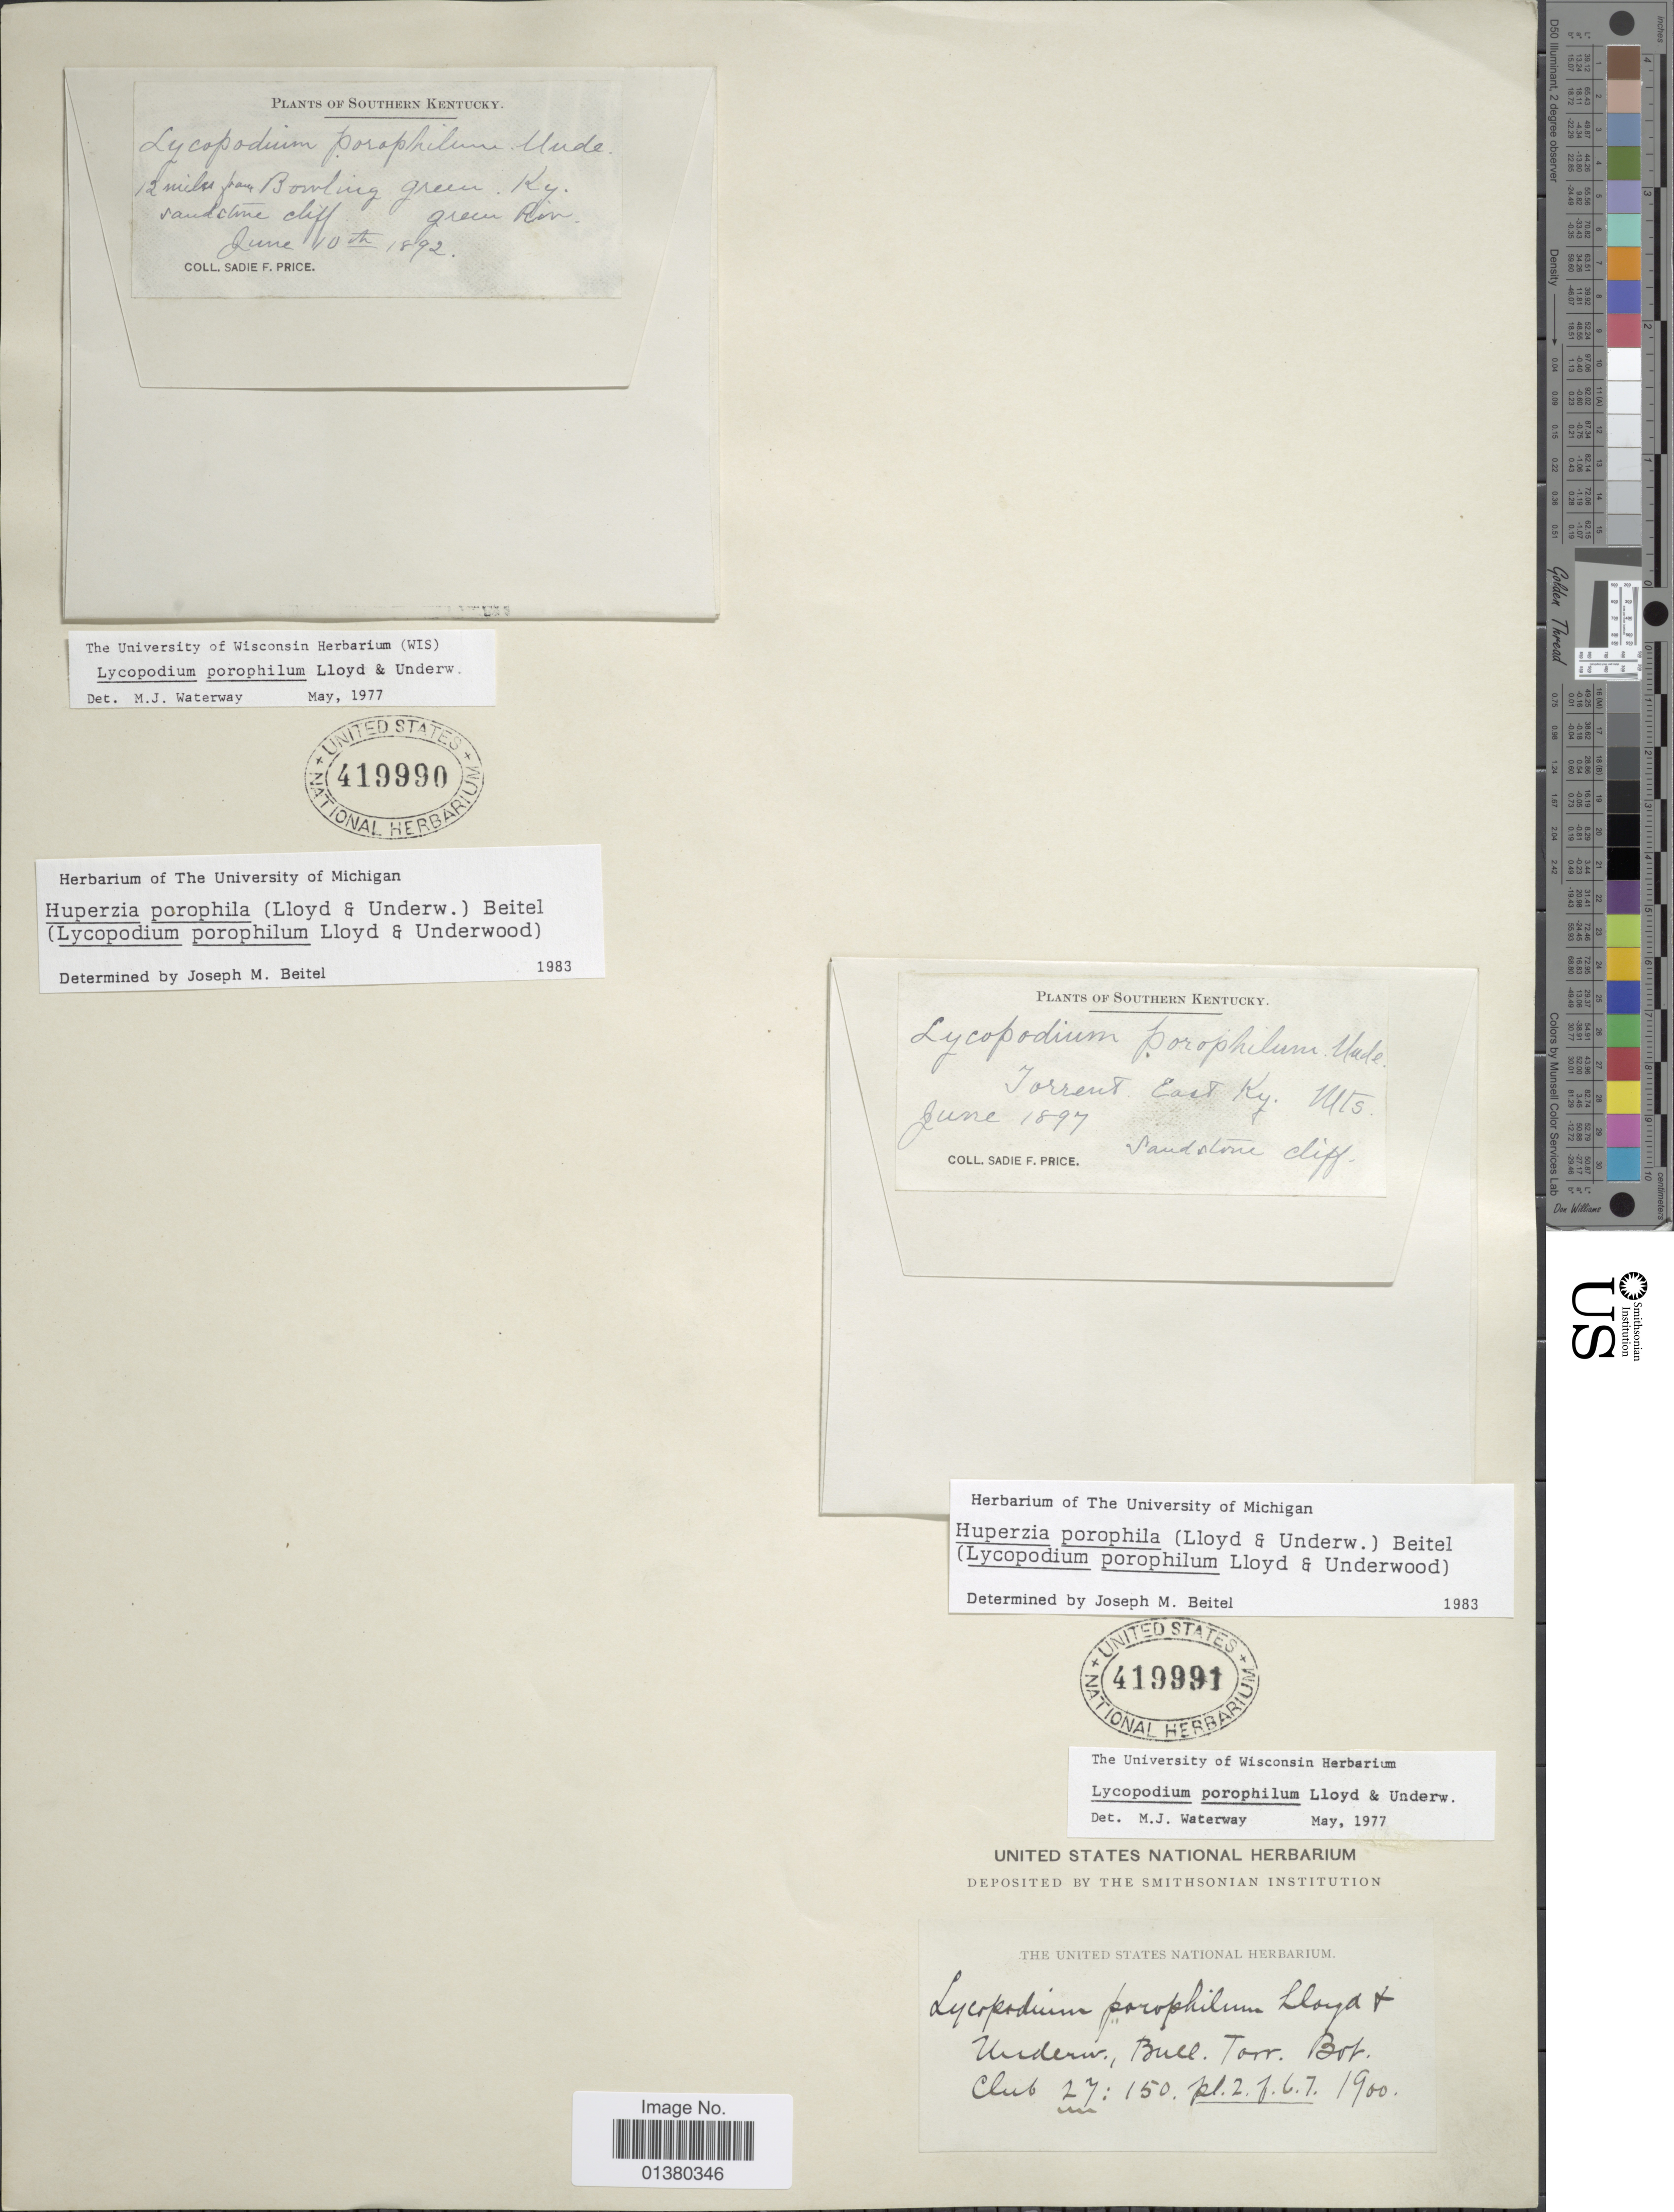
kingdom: Plantae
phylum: Tracheophyta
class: Lycopodiopsida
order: Lycopodiales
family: Lycopodiaceae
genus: Huperzia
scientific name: Huperzia porophila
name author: (F.E. Lloyd & Underw.) Holub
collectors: S. Price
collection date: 1897-06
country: United States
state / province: Kentucky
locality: Southern Kentucky, Torrent, East Ky Mts, Sandstone cliff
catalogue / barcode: US 419991